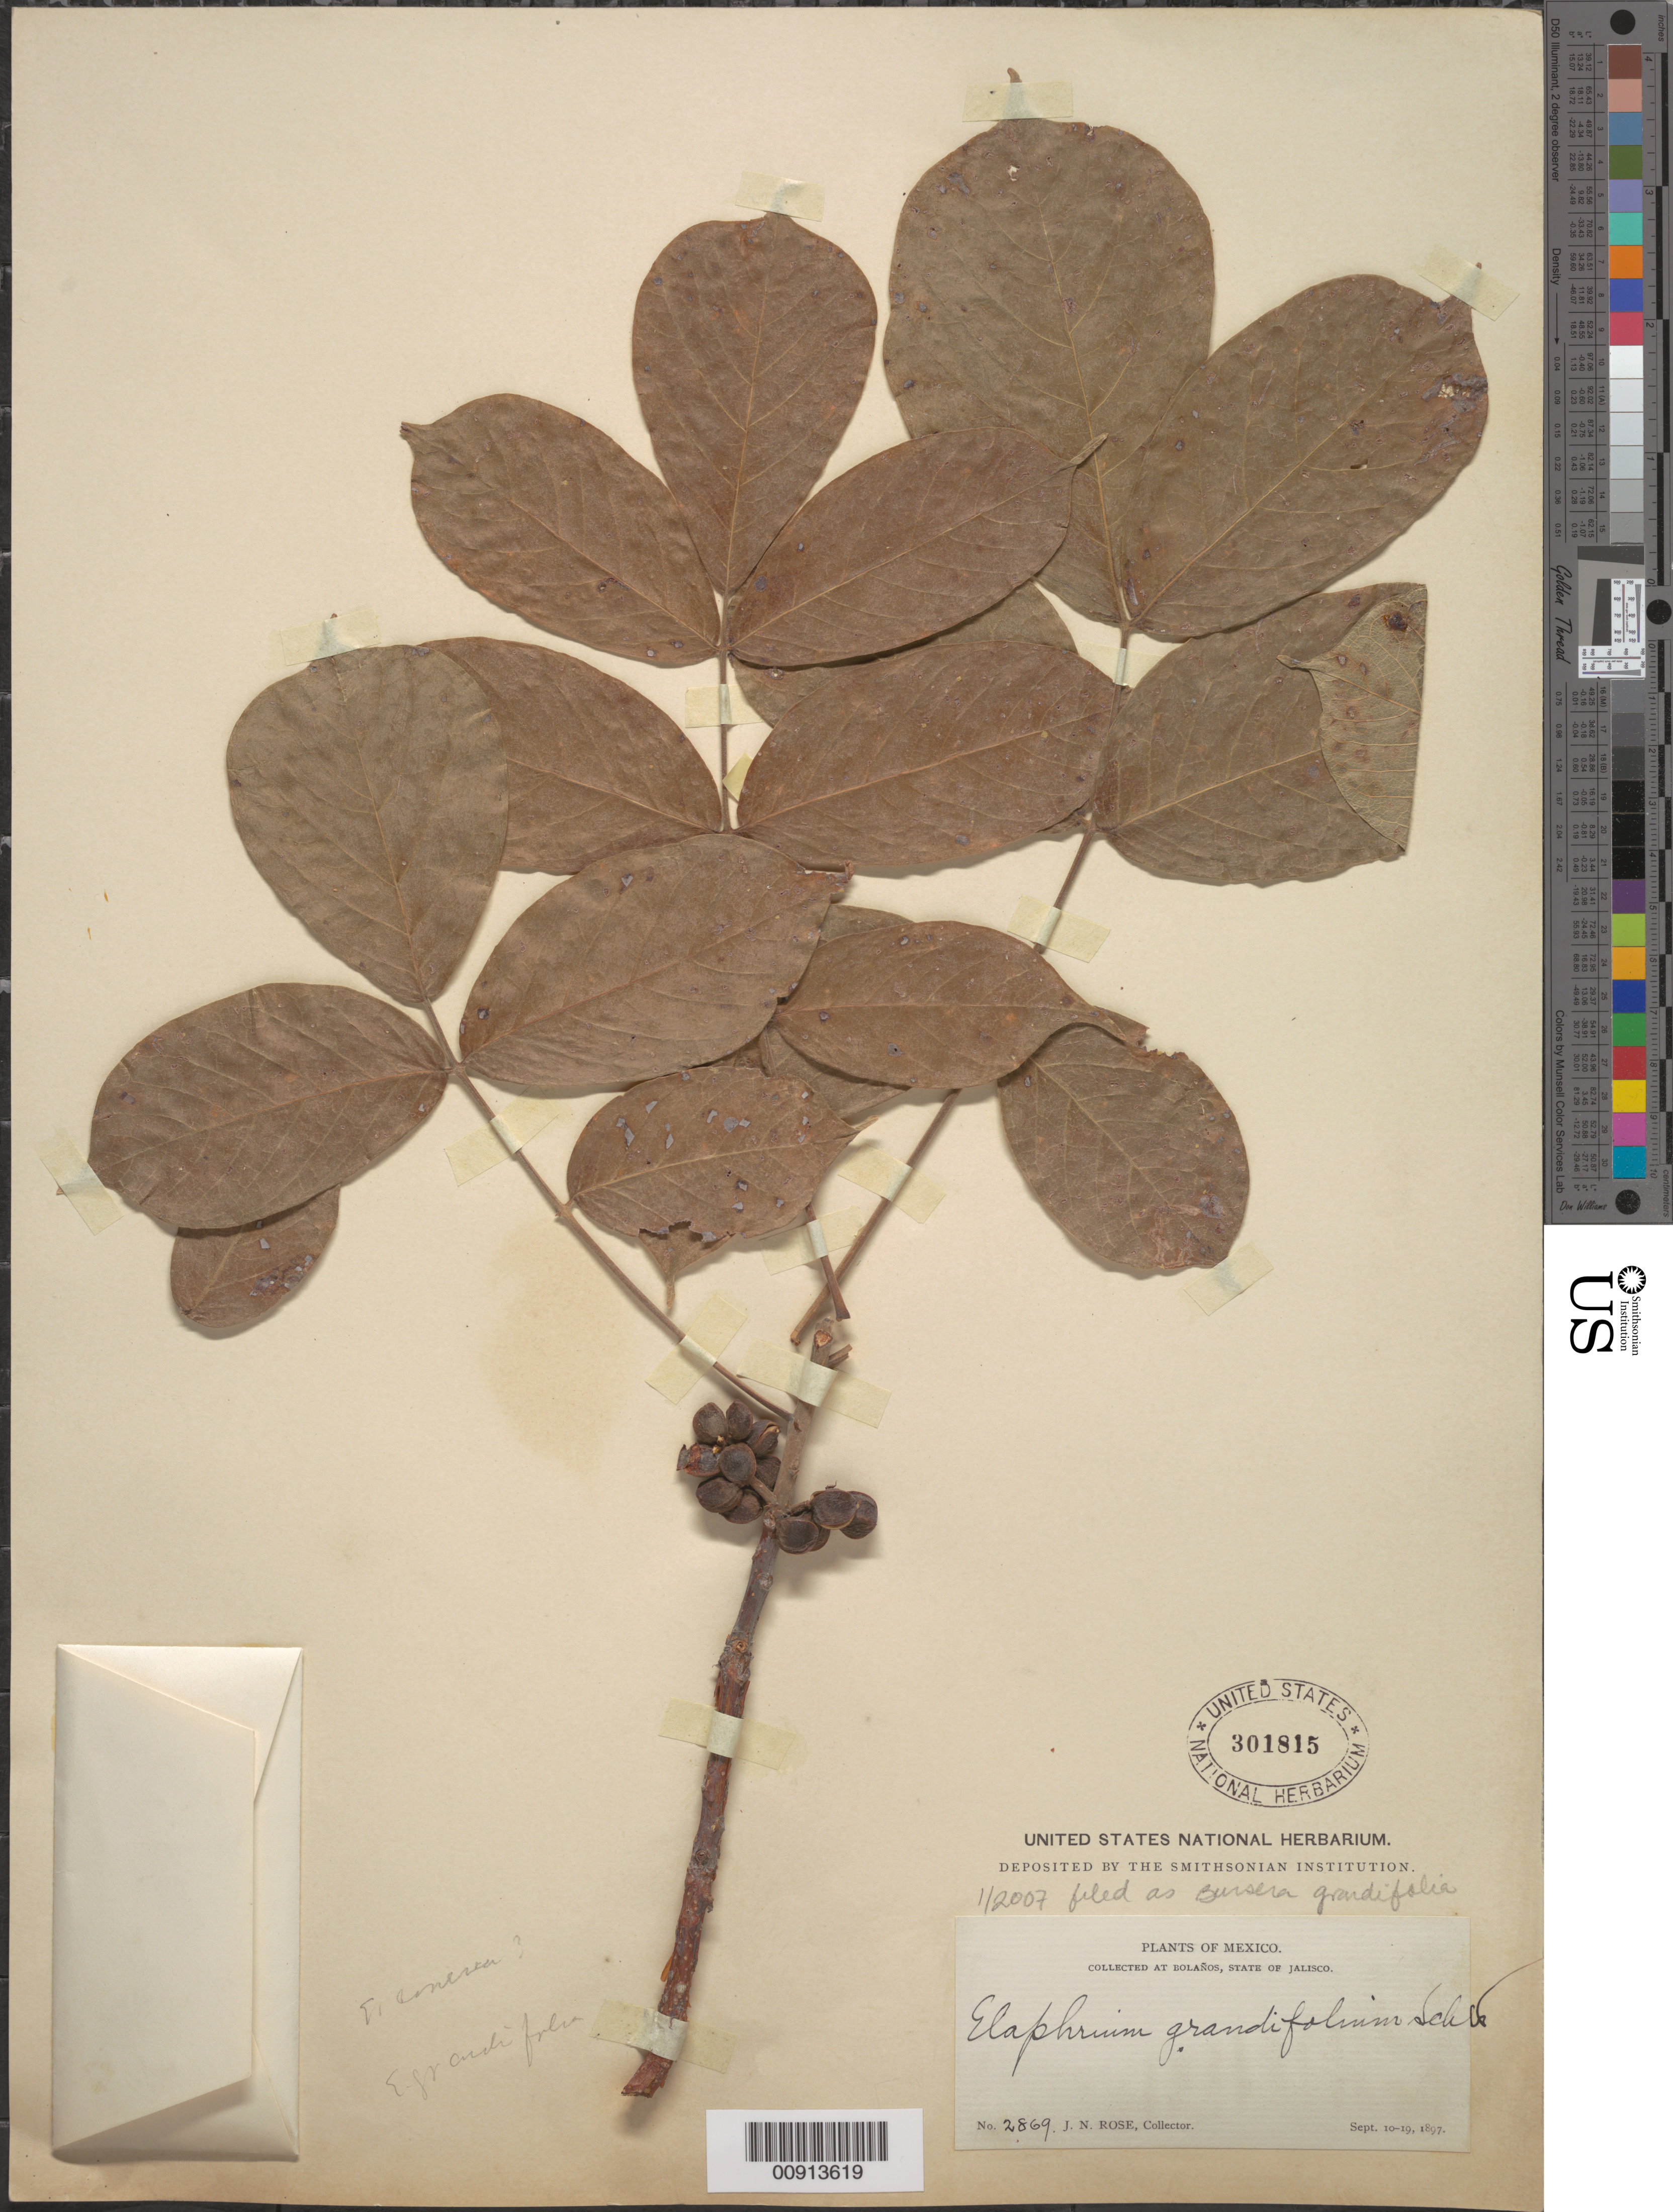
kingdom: Plantae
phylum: Tracheophyta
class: Magnoliopsida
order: Sapindales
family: Burseraceae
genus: Bursera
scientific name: Bursera grandifolia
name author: (Schltdl.) Engl.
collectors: J. N. Rose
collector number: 2869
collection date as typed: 10 Sep 1897 to 19 Sep 1897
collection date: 1897-09-10/1897-09-19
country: Mexico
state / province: Jalisco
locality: Bolaños, State of Jalisco.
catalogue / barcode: US 301815